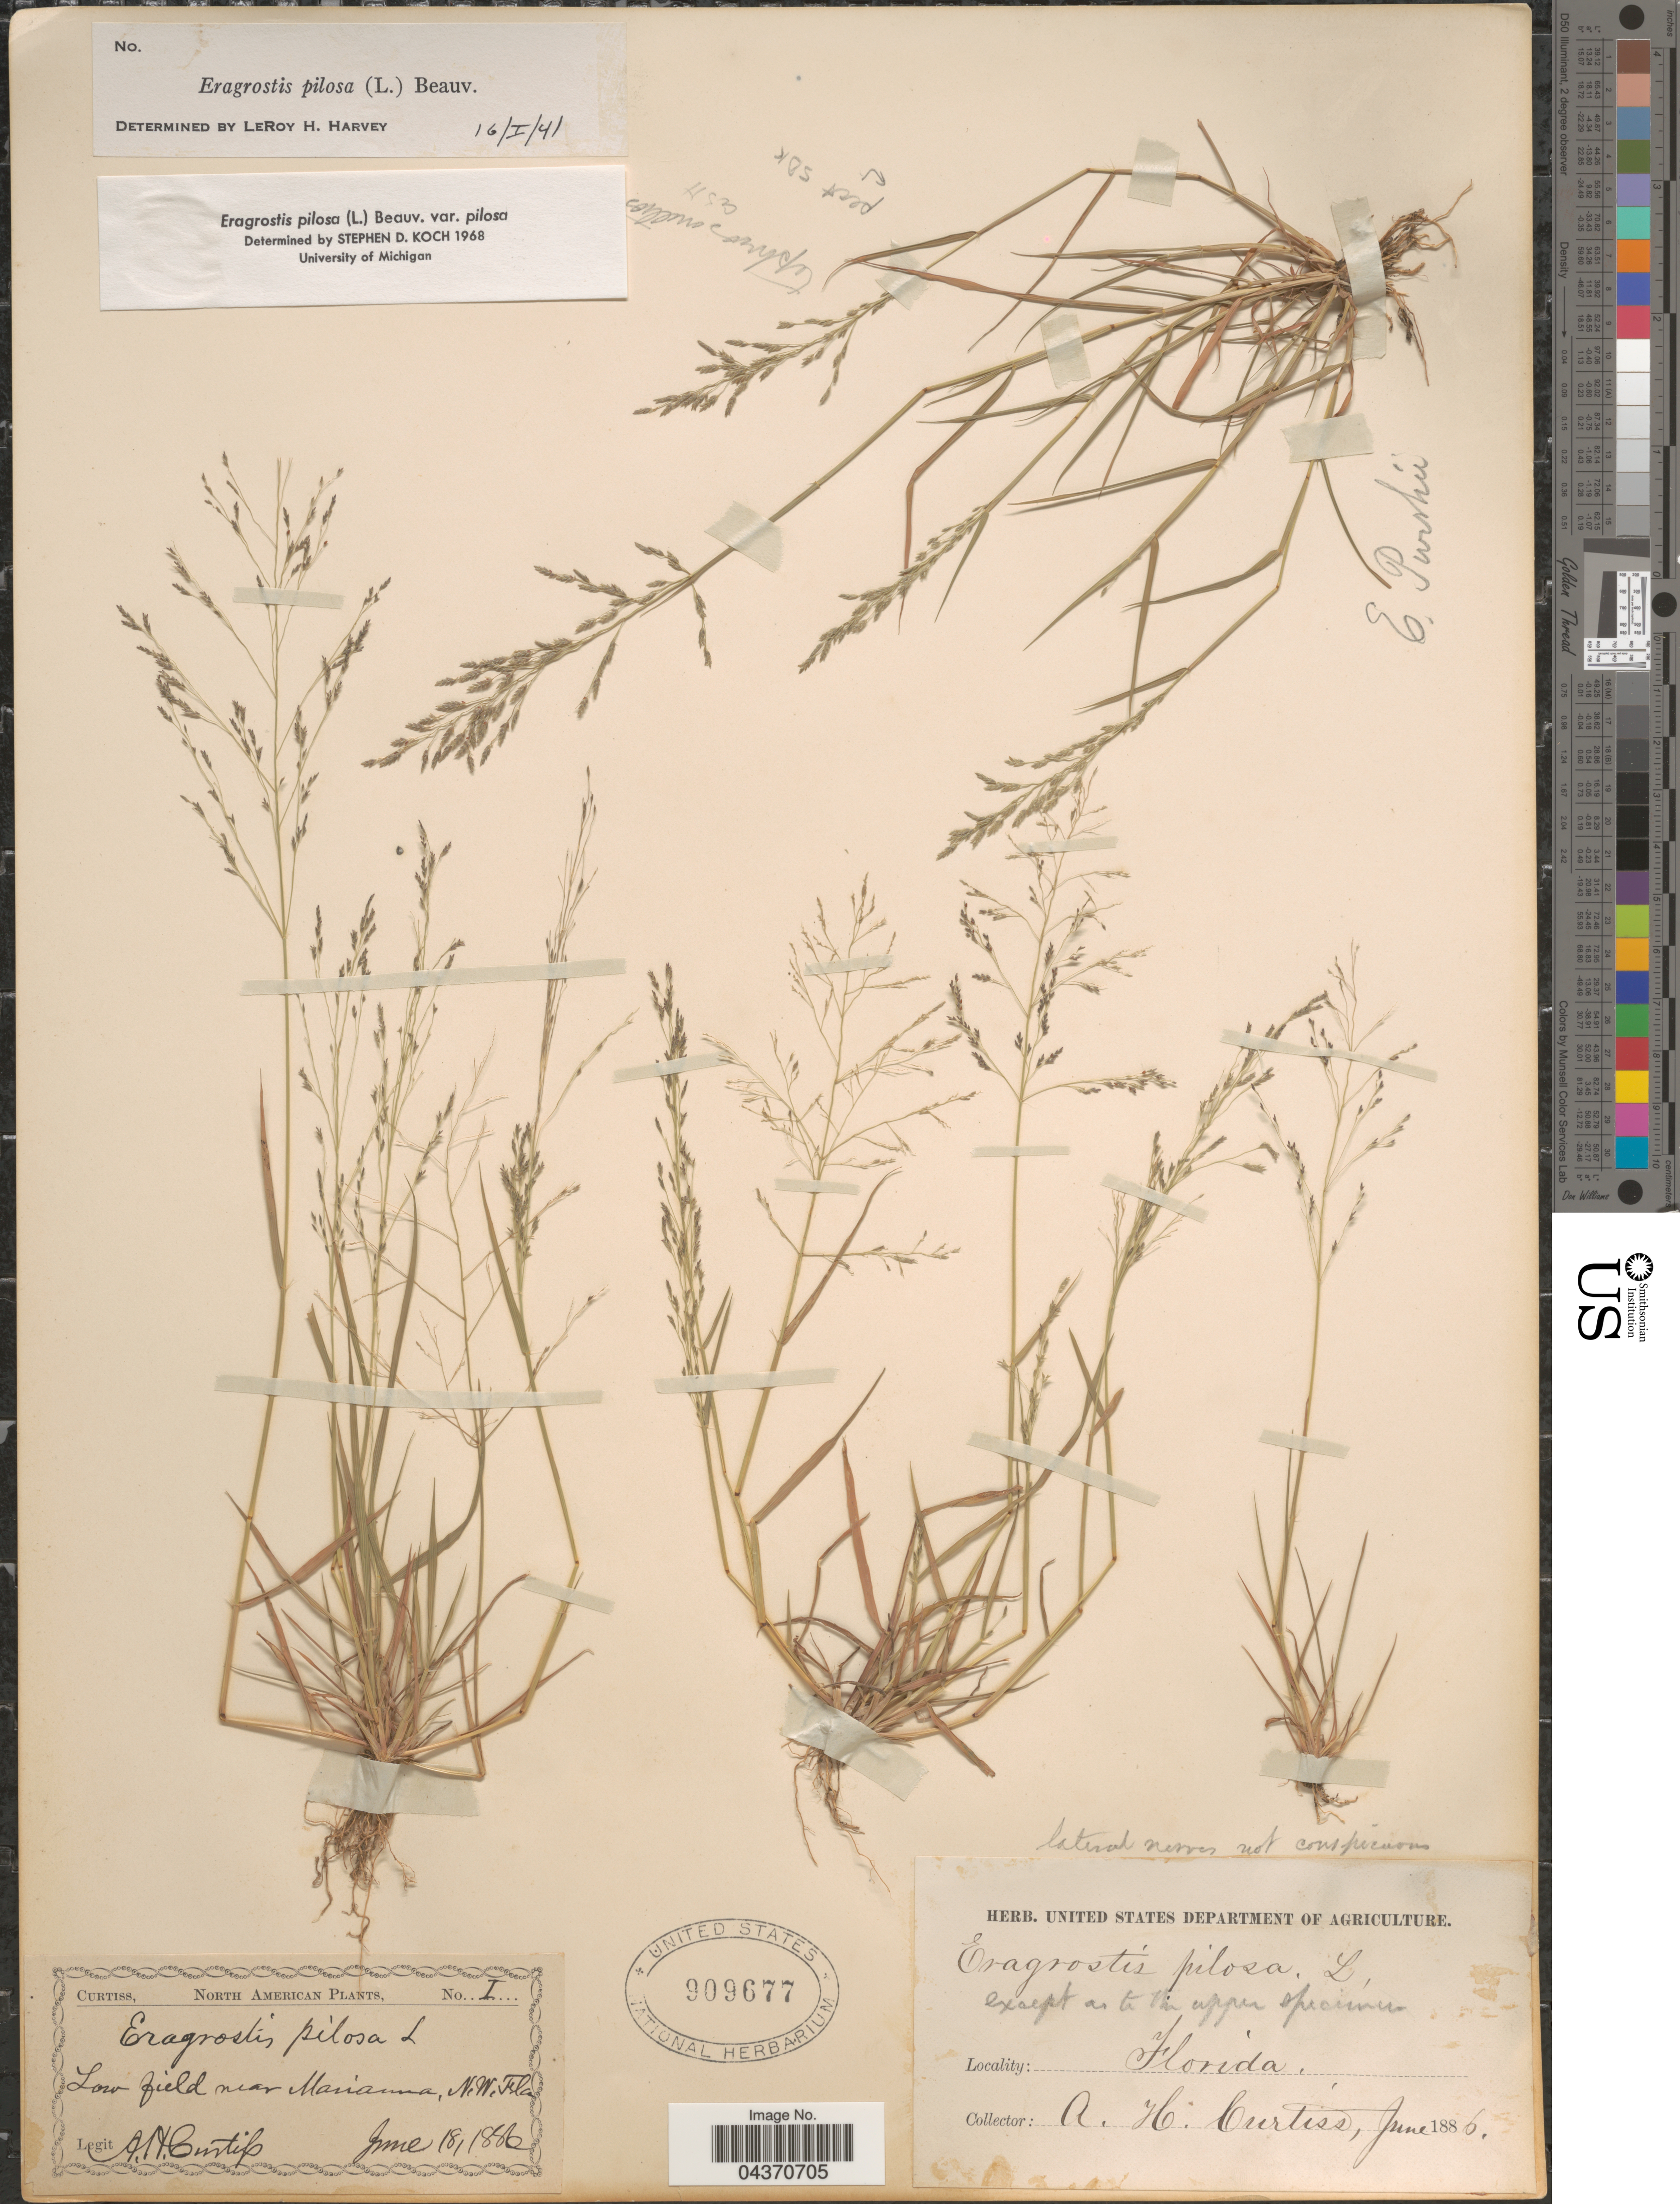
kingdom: Plantae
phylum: Tracheophyta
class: Liliopsida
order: Poales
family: Poaceae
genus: Eragrostis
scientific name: Eragrostis pilosa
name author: (L.) P. Beauv.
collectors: A. H. Curtiss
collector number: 1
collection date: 1886-06-18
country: United States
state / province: Florida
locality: Low field near Marianna, N.W. Fla.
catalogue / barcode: US 909677